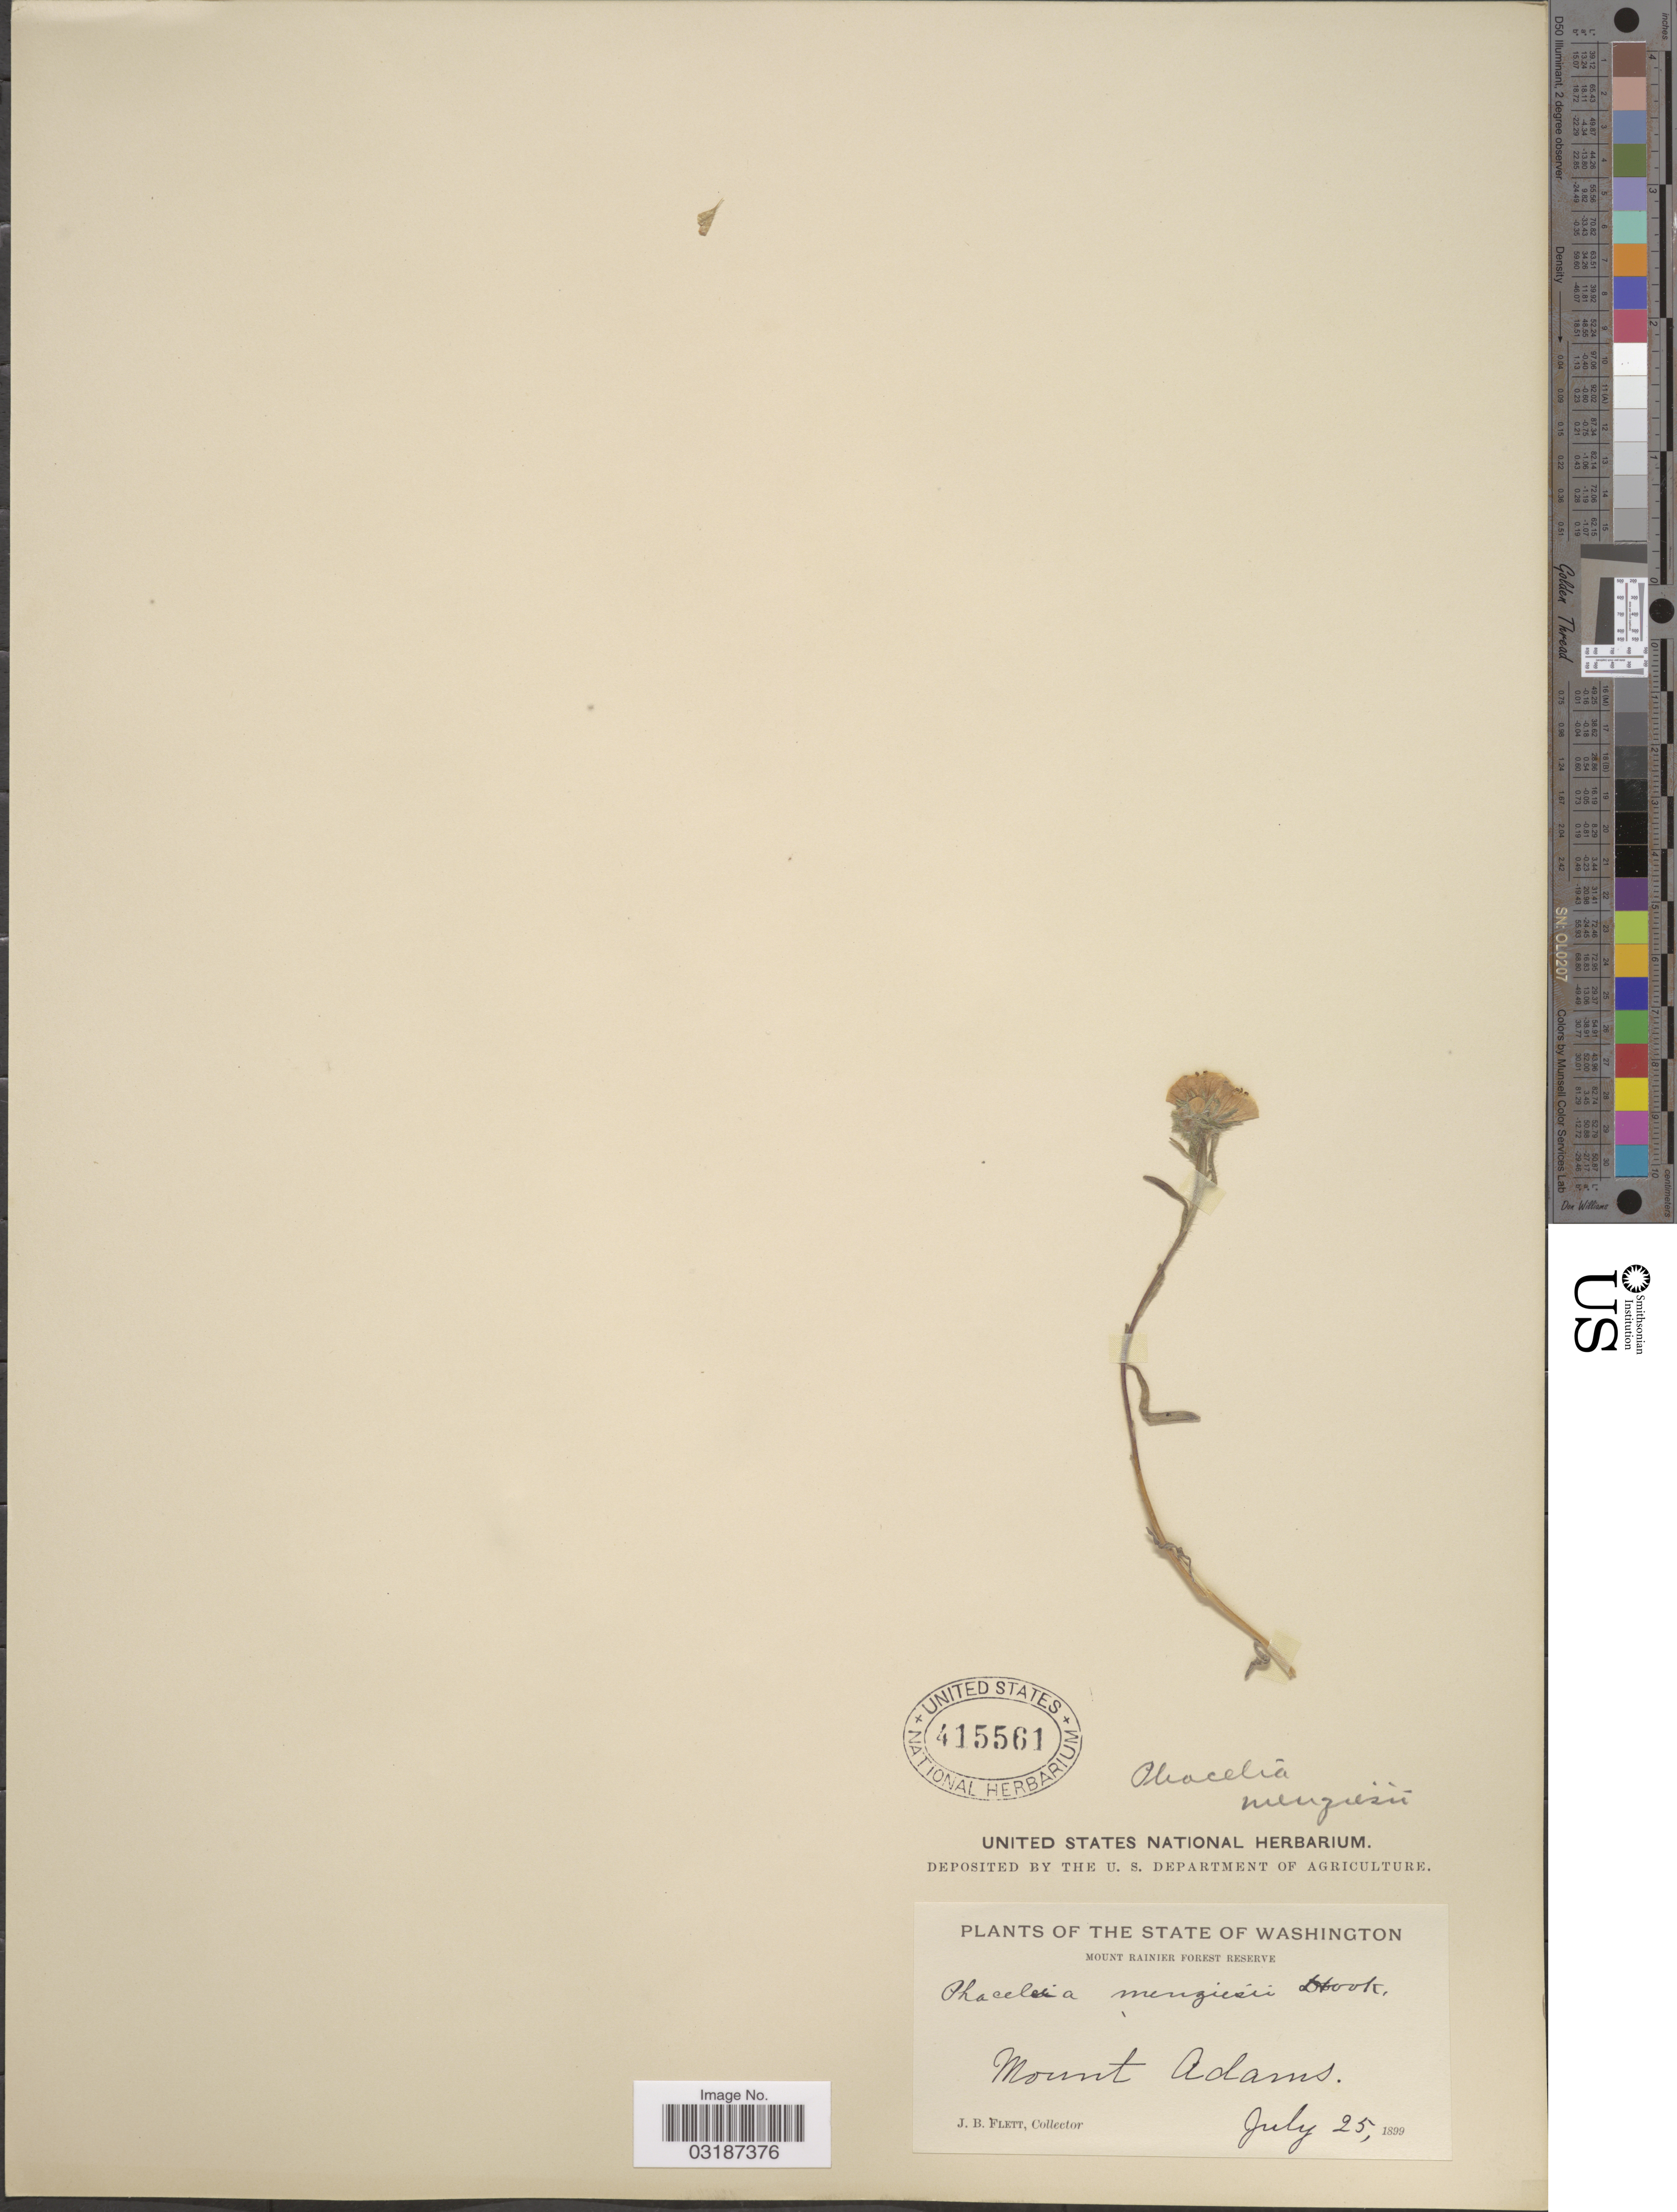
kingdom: Plantae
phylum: Tracheophyta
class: Magnoliopsida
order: Boraginales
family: Hydrophyllaceae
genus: Phacelia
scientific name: Phacelia linearis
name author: (Pursh) Holz.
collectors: J. Flett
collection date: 1899-07-25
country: United States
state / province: Washington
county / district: Yakima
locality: Mount Rainier Forest Reserve. Mount Adams.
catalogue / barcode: US 415561